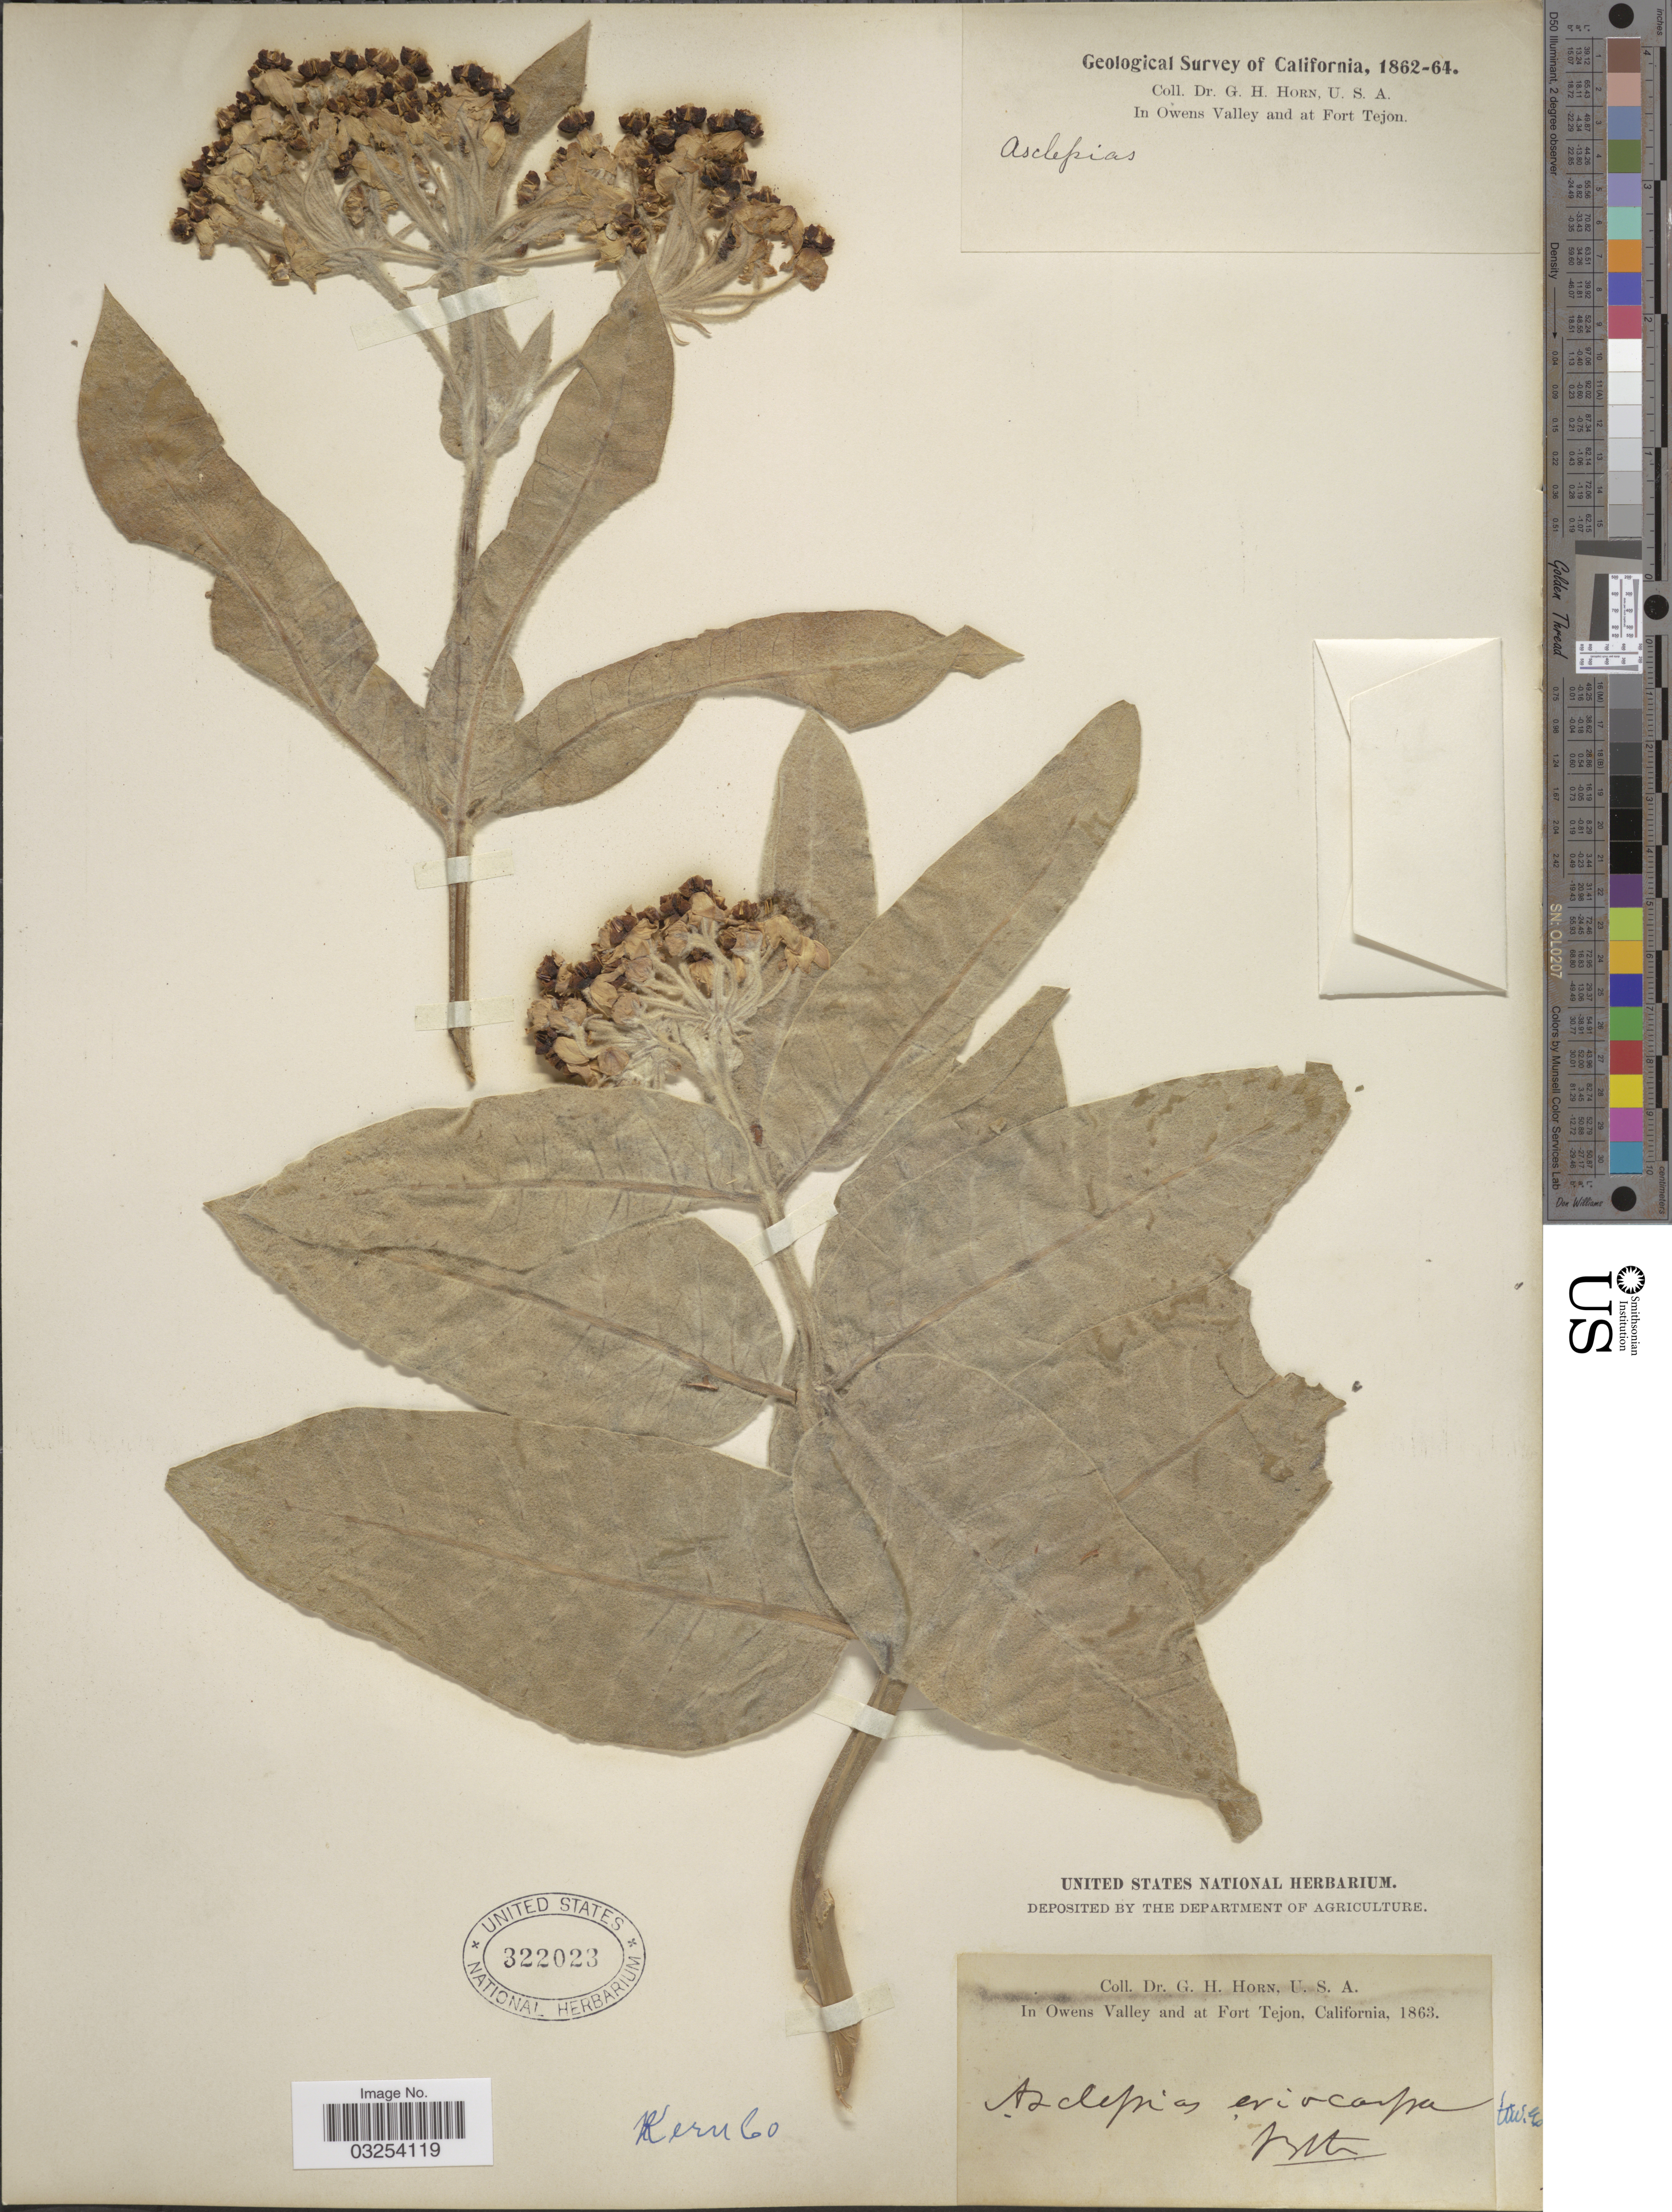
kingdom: Plantae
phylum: Tracheophyta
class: Magnoliopsida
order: Gentianales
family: Apocynaceae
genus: Asclepias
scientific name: Asclepias eriocarpa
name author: Benth.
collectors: G. Horn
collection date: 1863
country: United States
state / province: California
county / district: Kern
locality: In Owens Valley and at Fort Tejon. Kern Co.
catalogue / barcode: US 322023